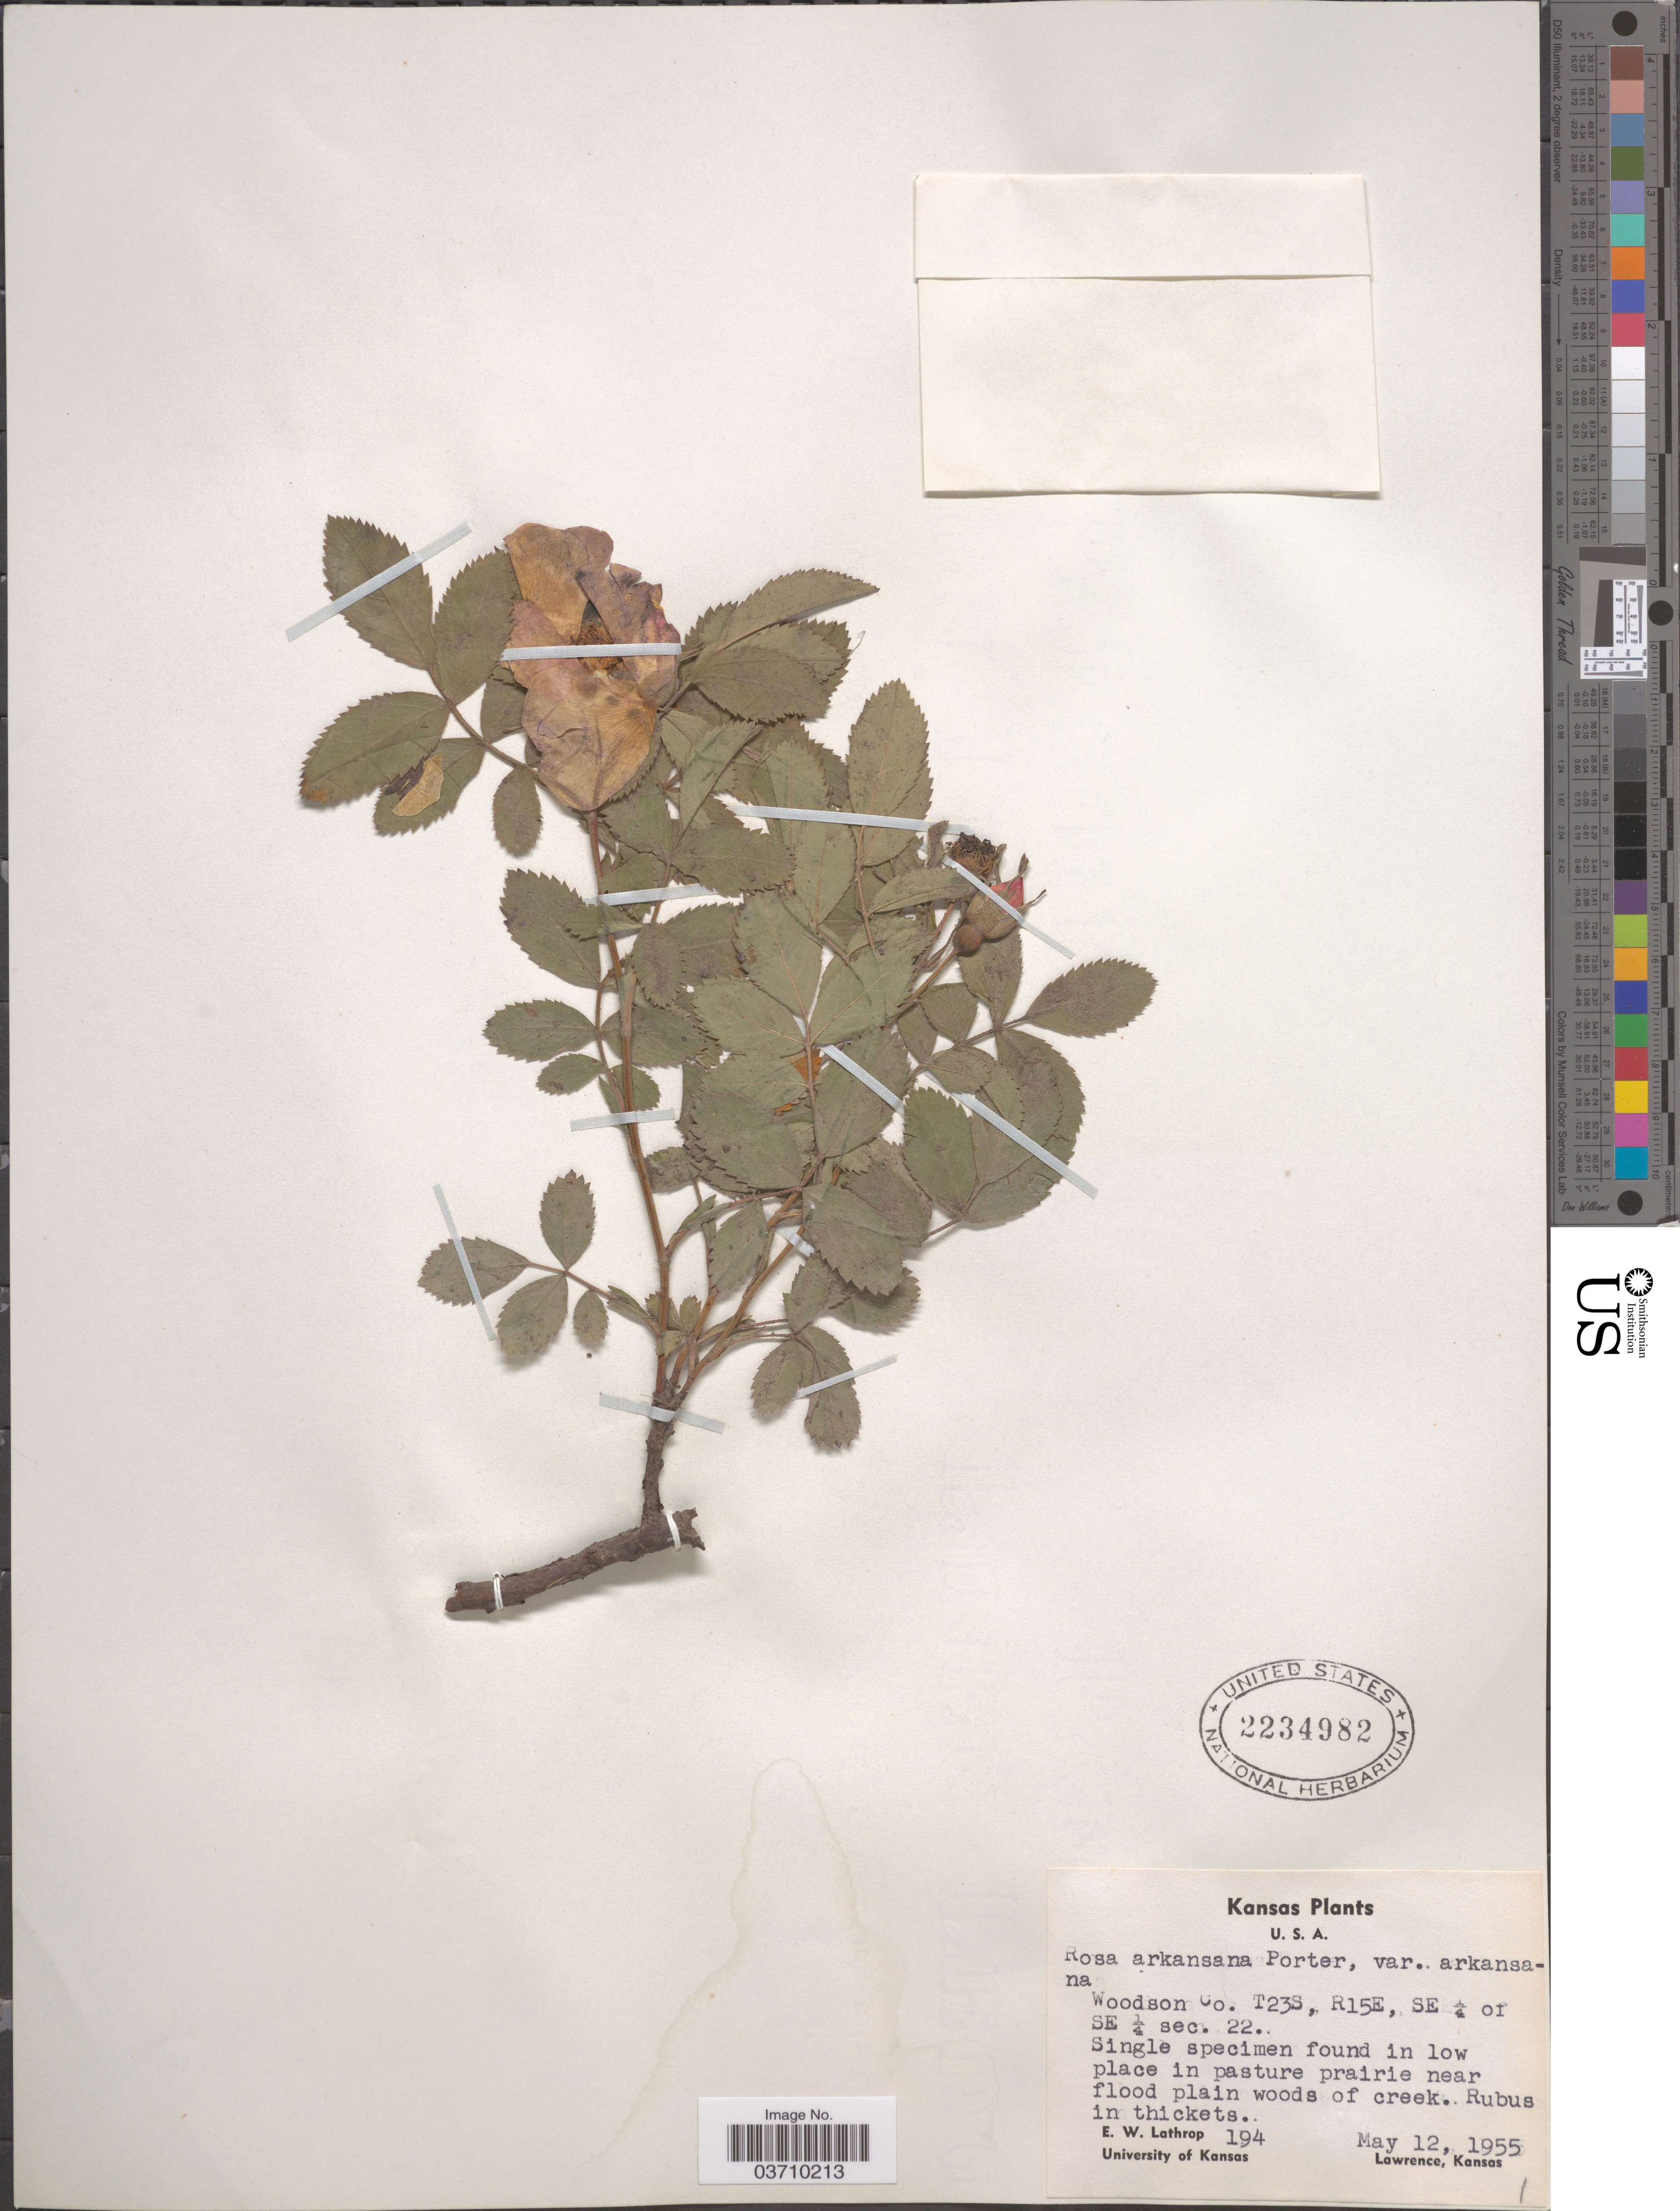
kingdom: Plantae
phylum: Tracheophyta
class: Magnoliopsida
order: Rosales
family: Rosaceae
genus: Rosa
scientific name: Rosa arkansana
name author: Porter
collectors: E. W. Lathrop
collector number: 194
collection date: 1955-05-12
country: United States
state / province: Kansas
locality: Woodson Co. T23S, R15E, SE ¼ of SE ¼ sec. 22.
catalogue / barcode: US 2234982